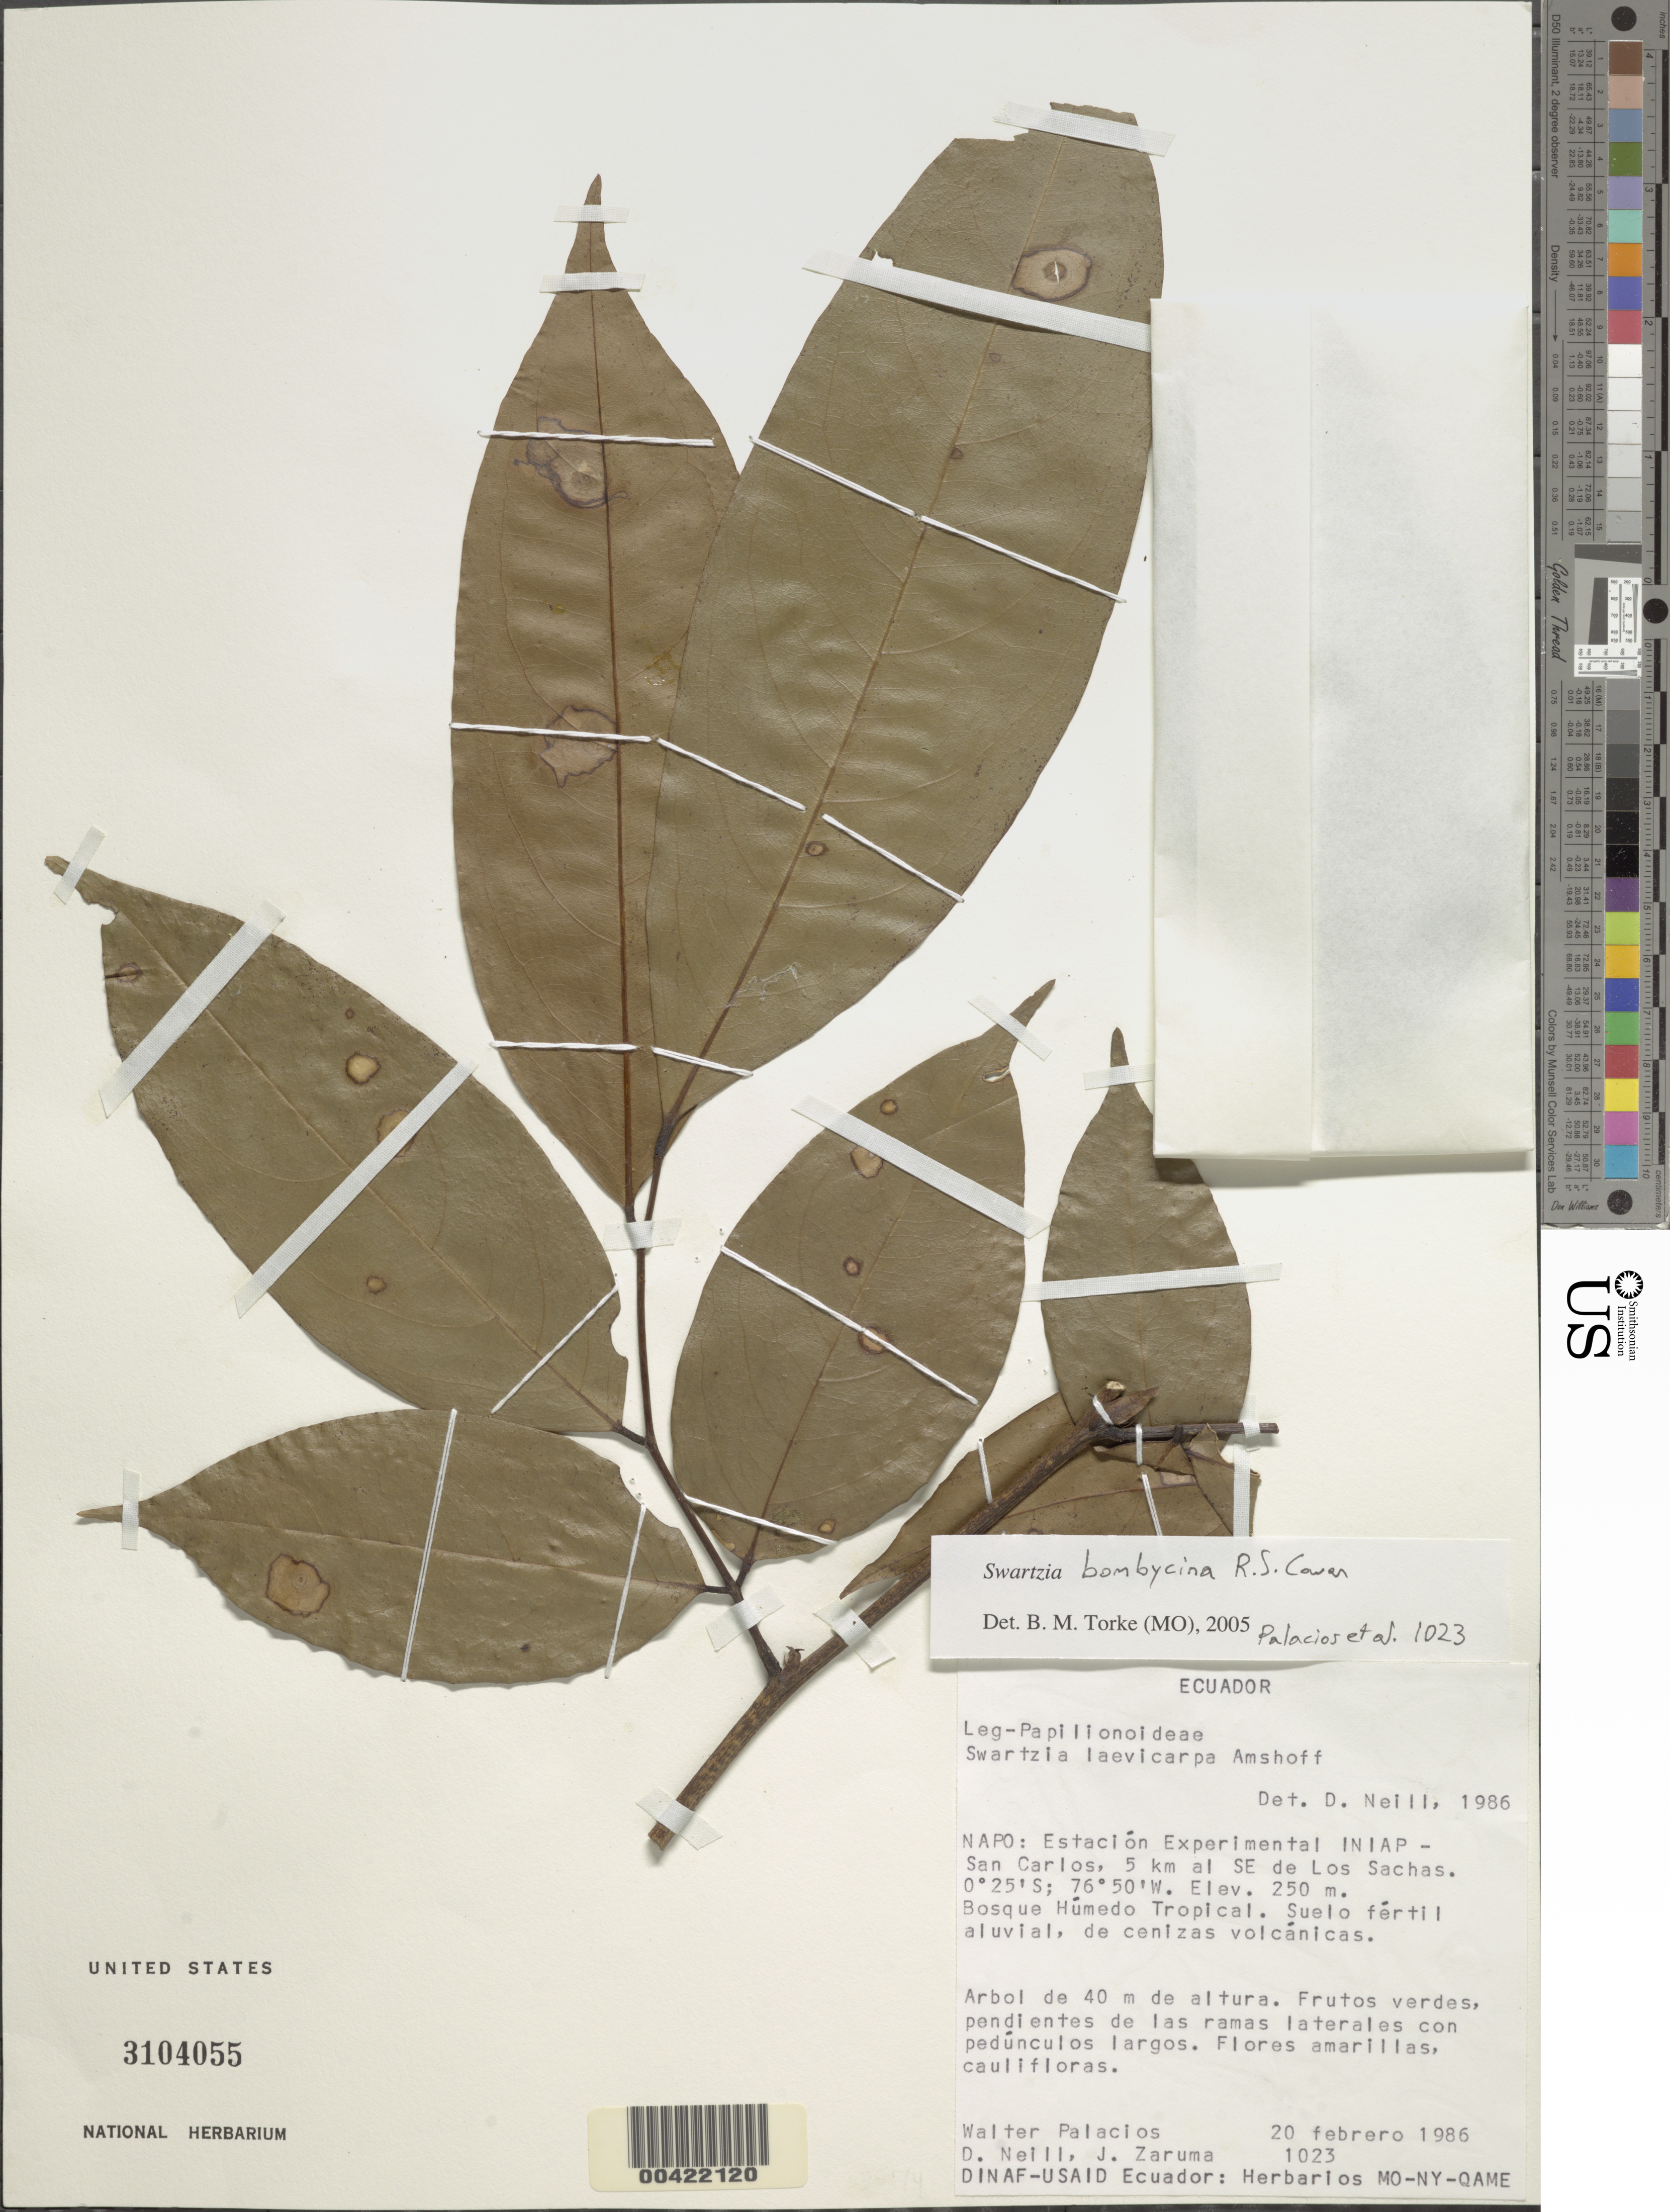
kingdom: Plantae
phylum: Tracheophyta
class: Magnoliopsida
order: Fabales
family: Fabaceae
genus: Swartzia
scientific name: Swartzia bombycina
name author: R.S. Cowan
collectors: W. Palacios, D. A. Neill & J. Zaruma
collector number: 1023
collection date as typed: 20 Feb 1986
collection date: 1986-02-20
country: Ecuador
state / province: Napo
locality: Est. Exper. INIAP - San Carlos; 5 km SE of Los Sachas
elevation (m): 250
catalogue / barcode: US 3104055